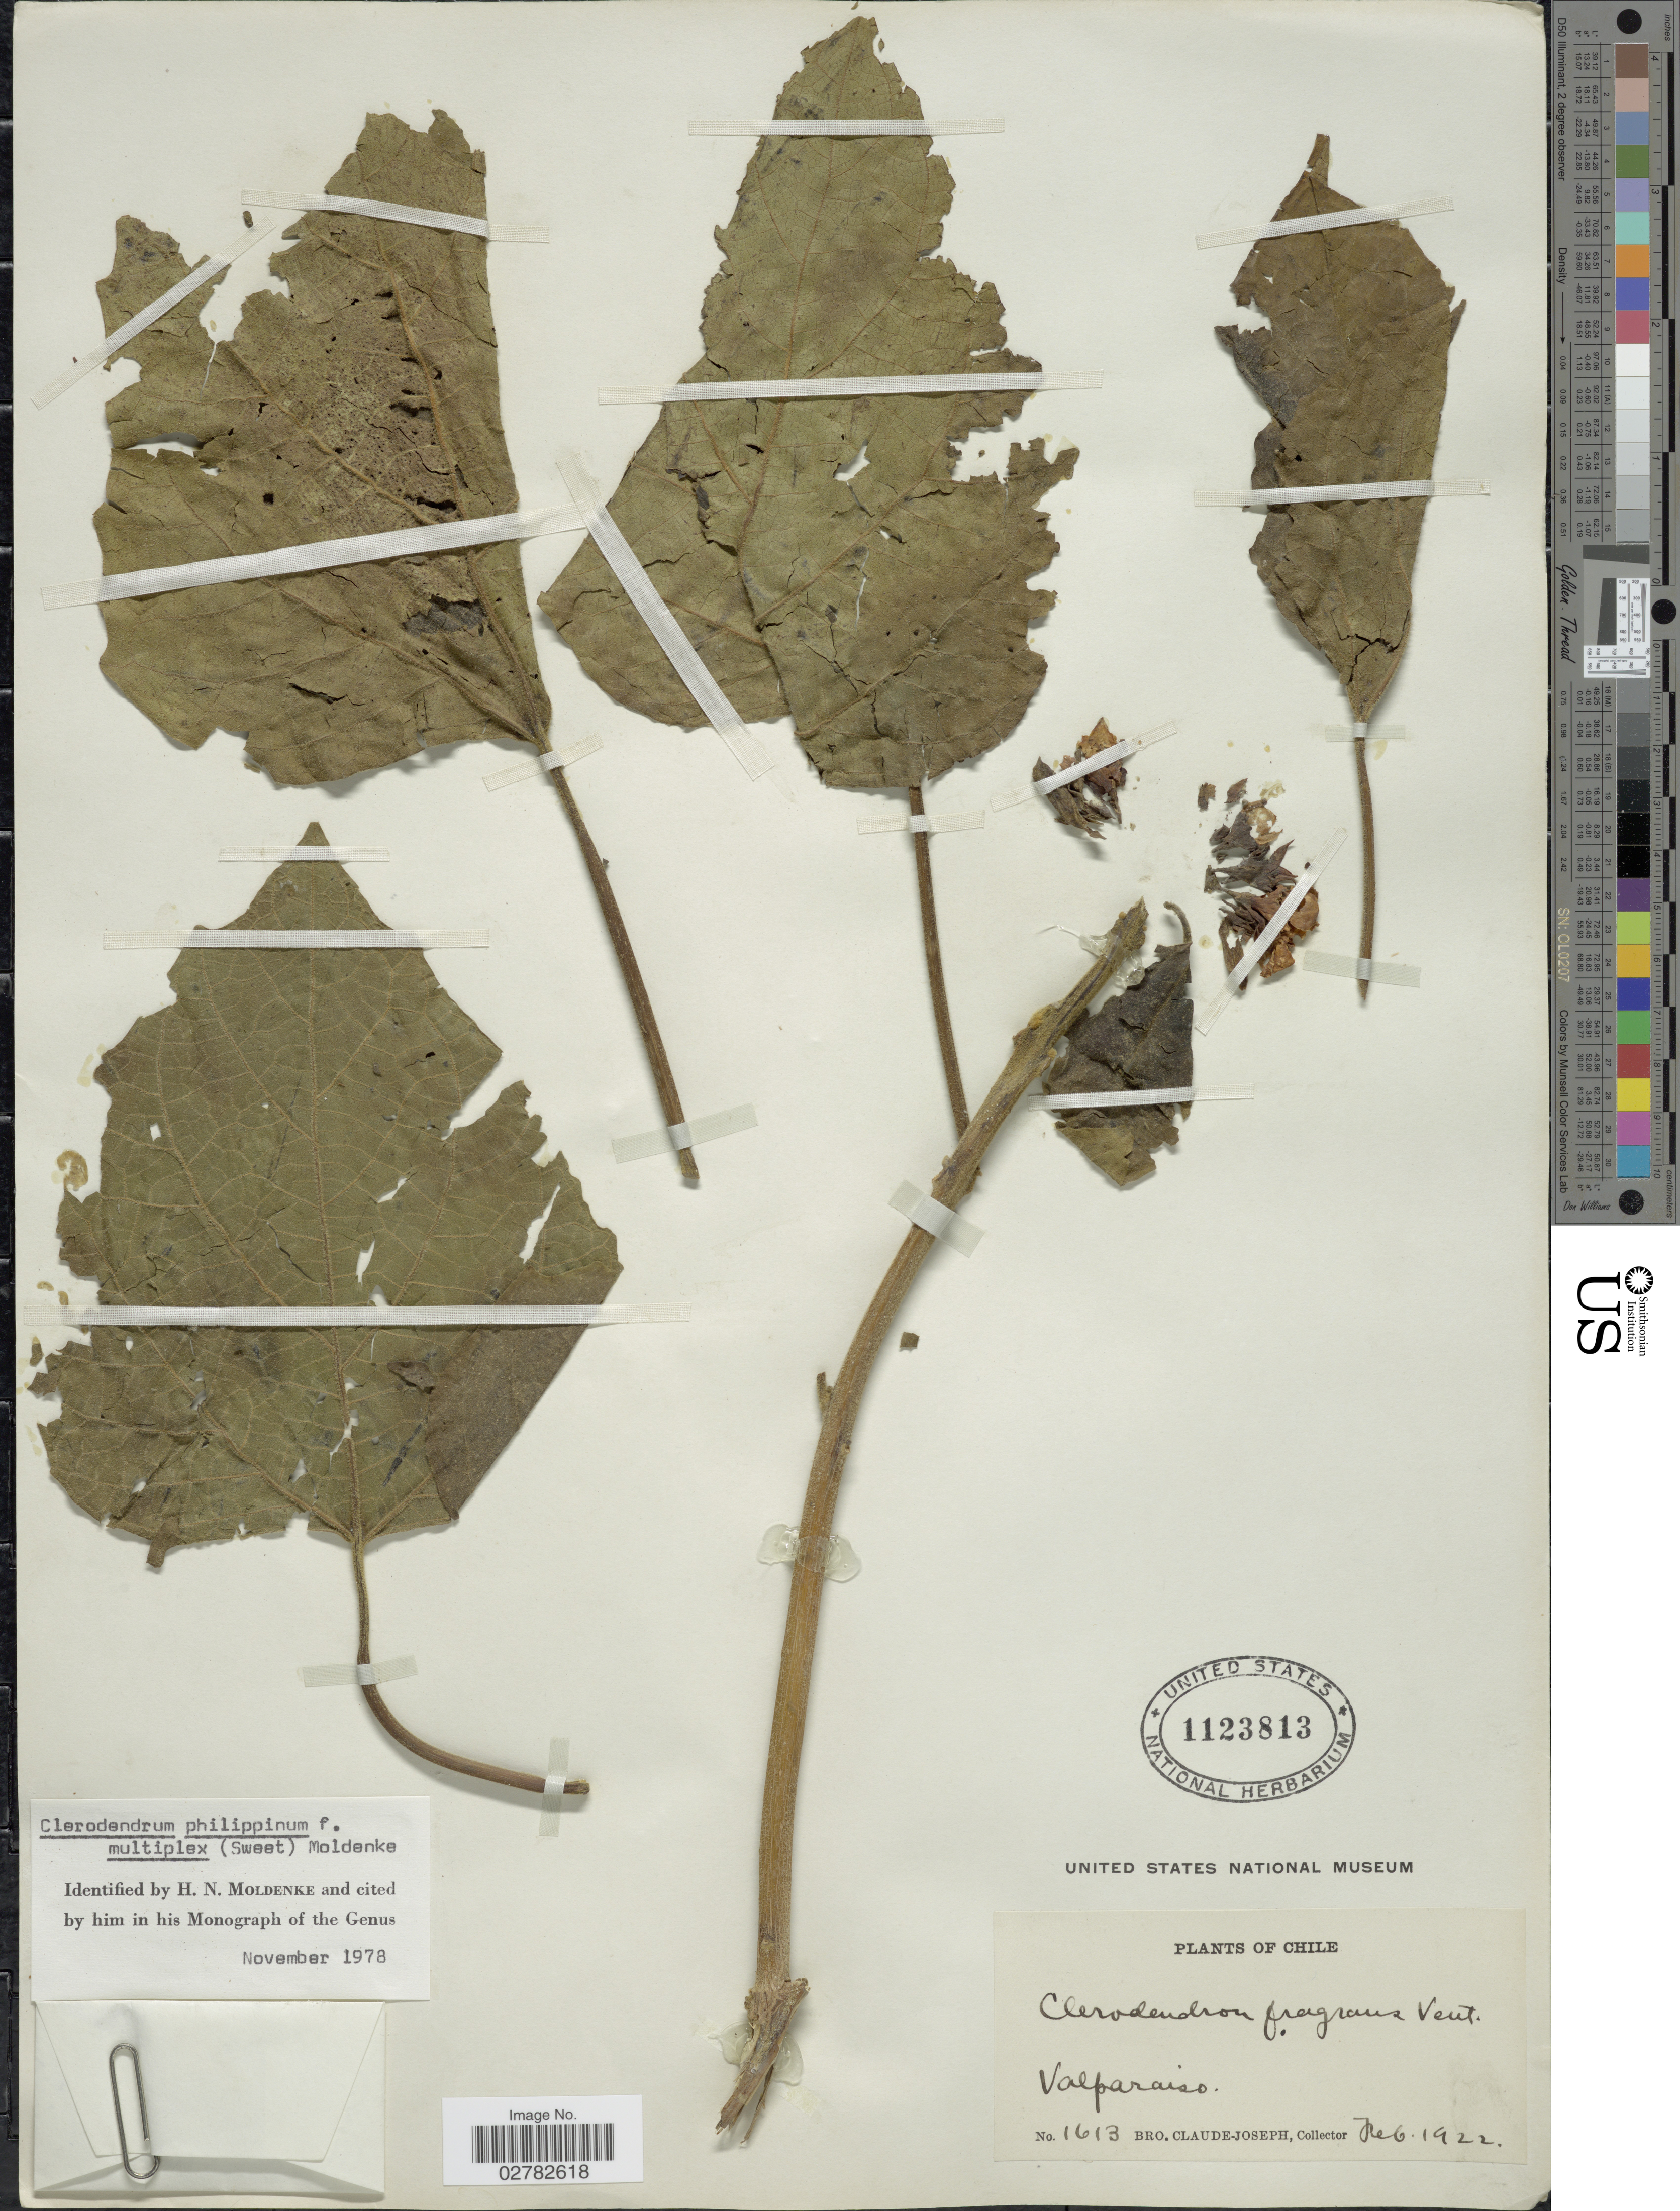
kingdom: Plantae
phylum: Tracheophyta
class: Magnoliopsida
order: Lamiales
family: Lamiaceae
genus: Clerodendrum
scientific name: Clerodendrum philippinum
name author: Schauer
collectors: Bro. Claude-Joseph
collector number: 1613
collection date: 1922-02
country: Chile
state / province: Valparaíso (V)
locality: Valparaiso.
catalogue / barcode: US 1123813